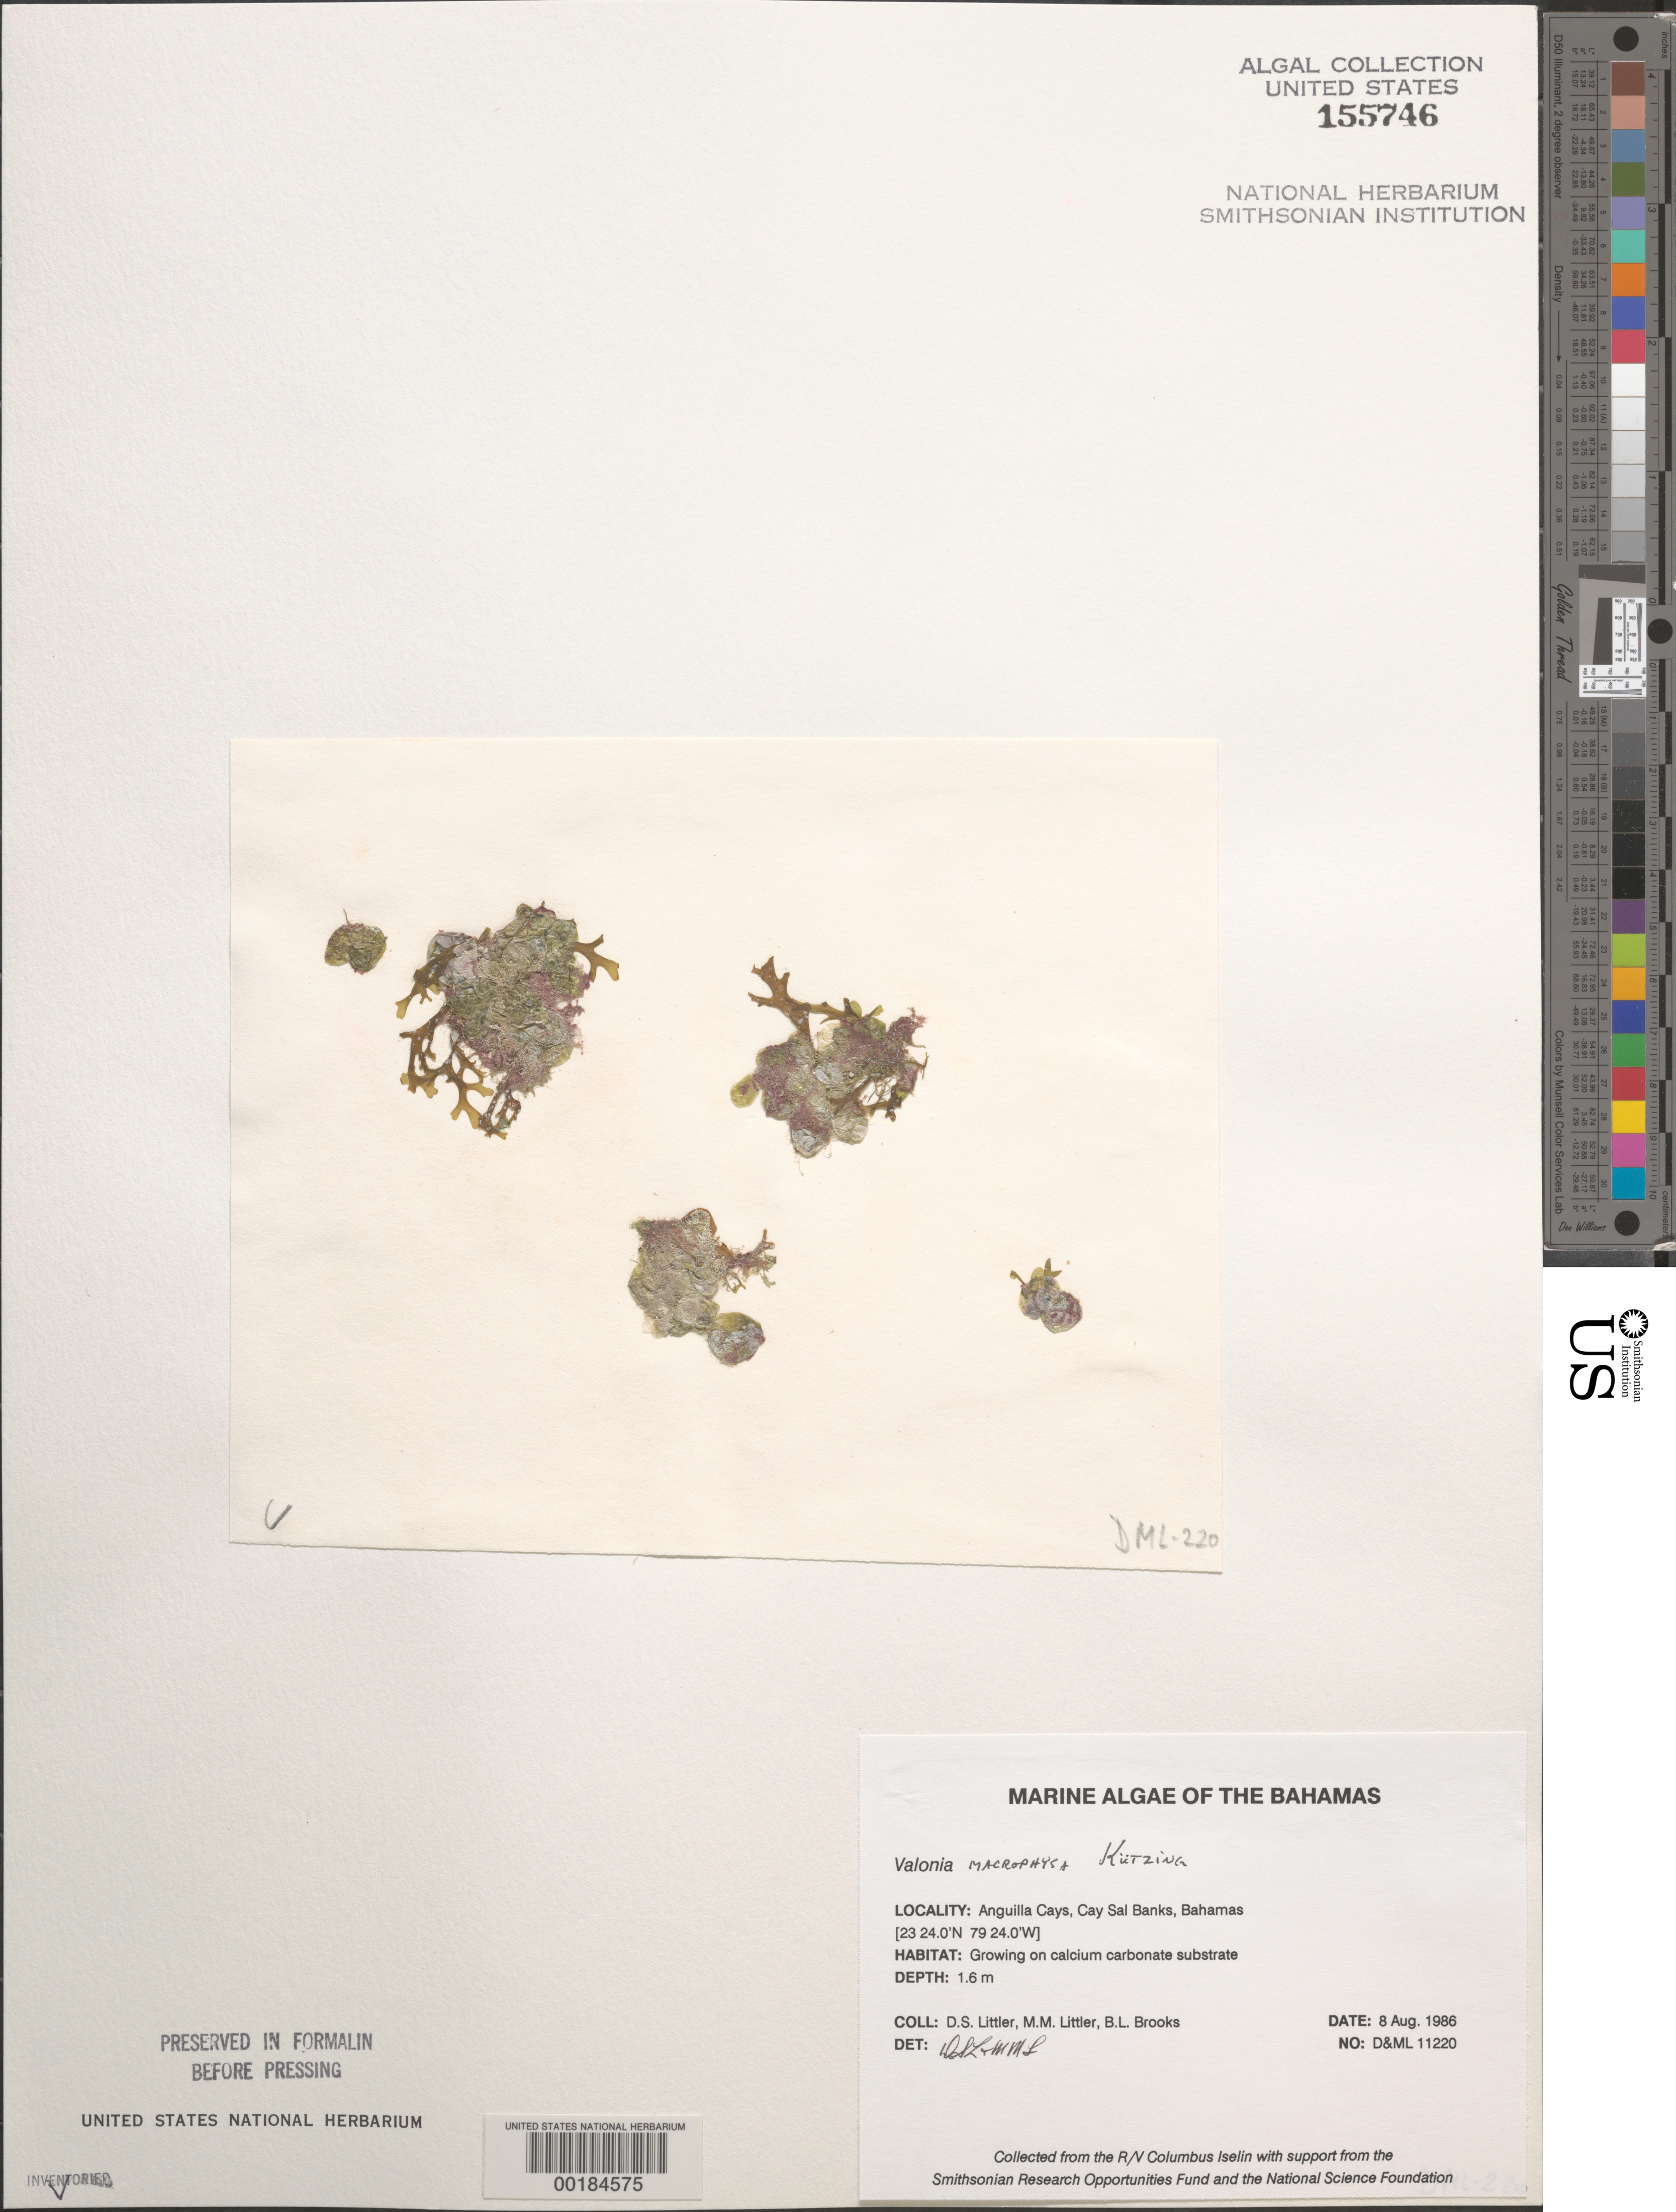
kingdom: Plantae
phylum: Chlorophyta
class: Ulvophyceae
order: Siphonocladales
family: Valoniaceae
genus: Valonia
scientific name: Valonia macrophysa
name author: Kütz.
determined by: Littler, D. S.; Littler, M. M.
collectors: D. S. Littler, M. M. Littler & B. Brooks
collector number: D&ML 11220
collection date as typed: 08 Aug 1986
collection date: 1986-08-08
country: Bahamas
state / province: Bimini Banks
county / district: Bimini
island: Anguilla Cays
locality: Cay Sal Banks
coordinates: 23 24.0' N, 79 24.0' W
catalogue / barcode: US 155746